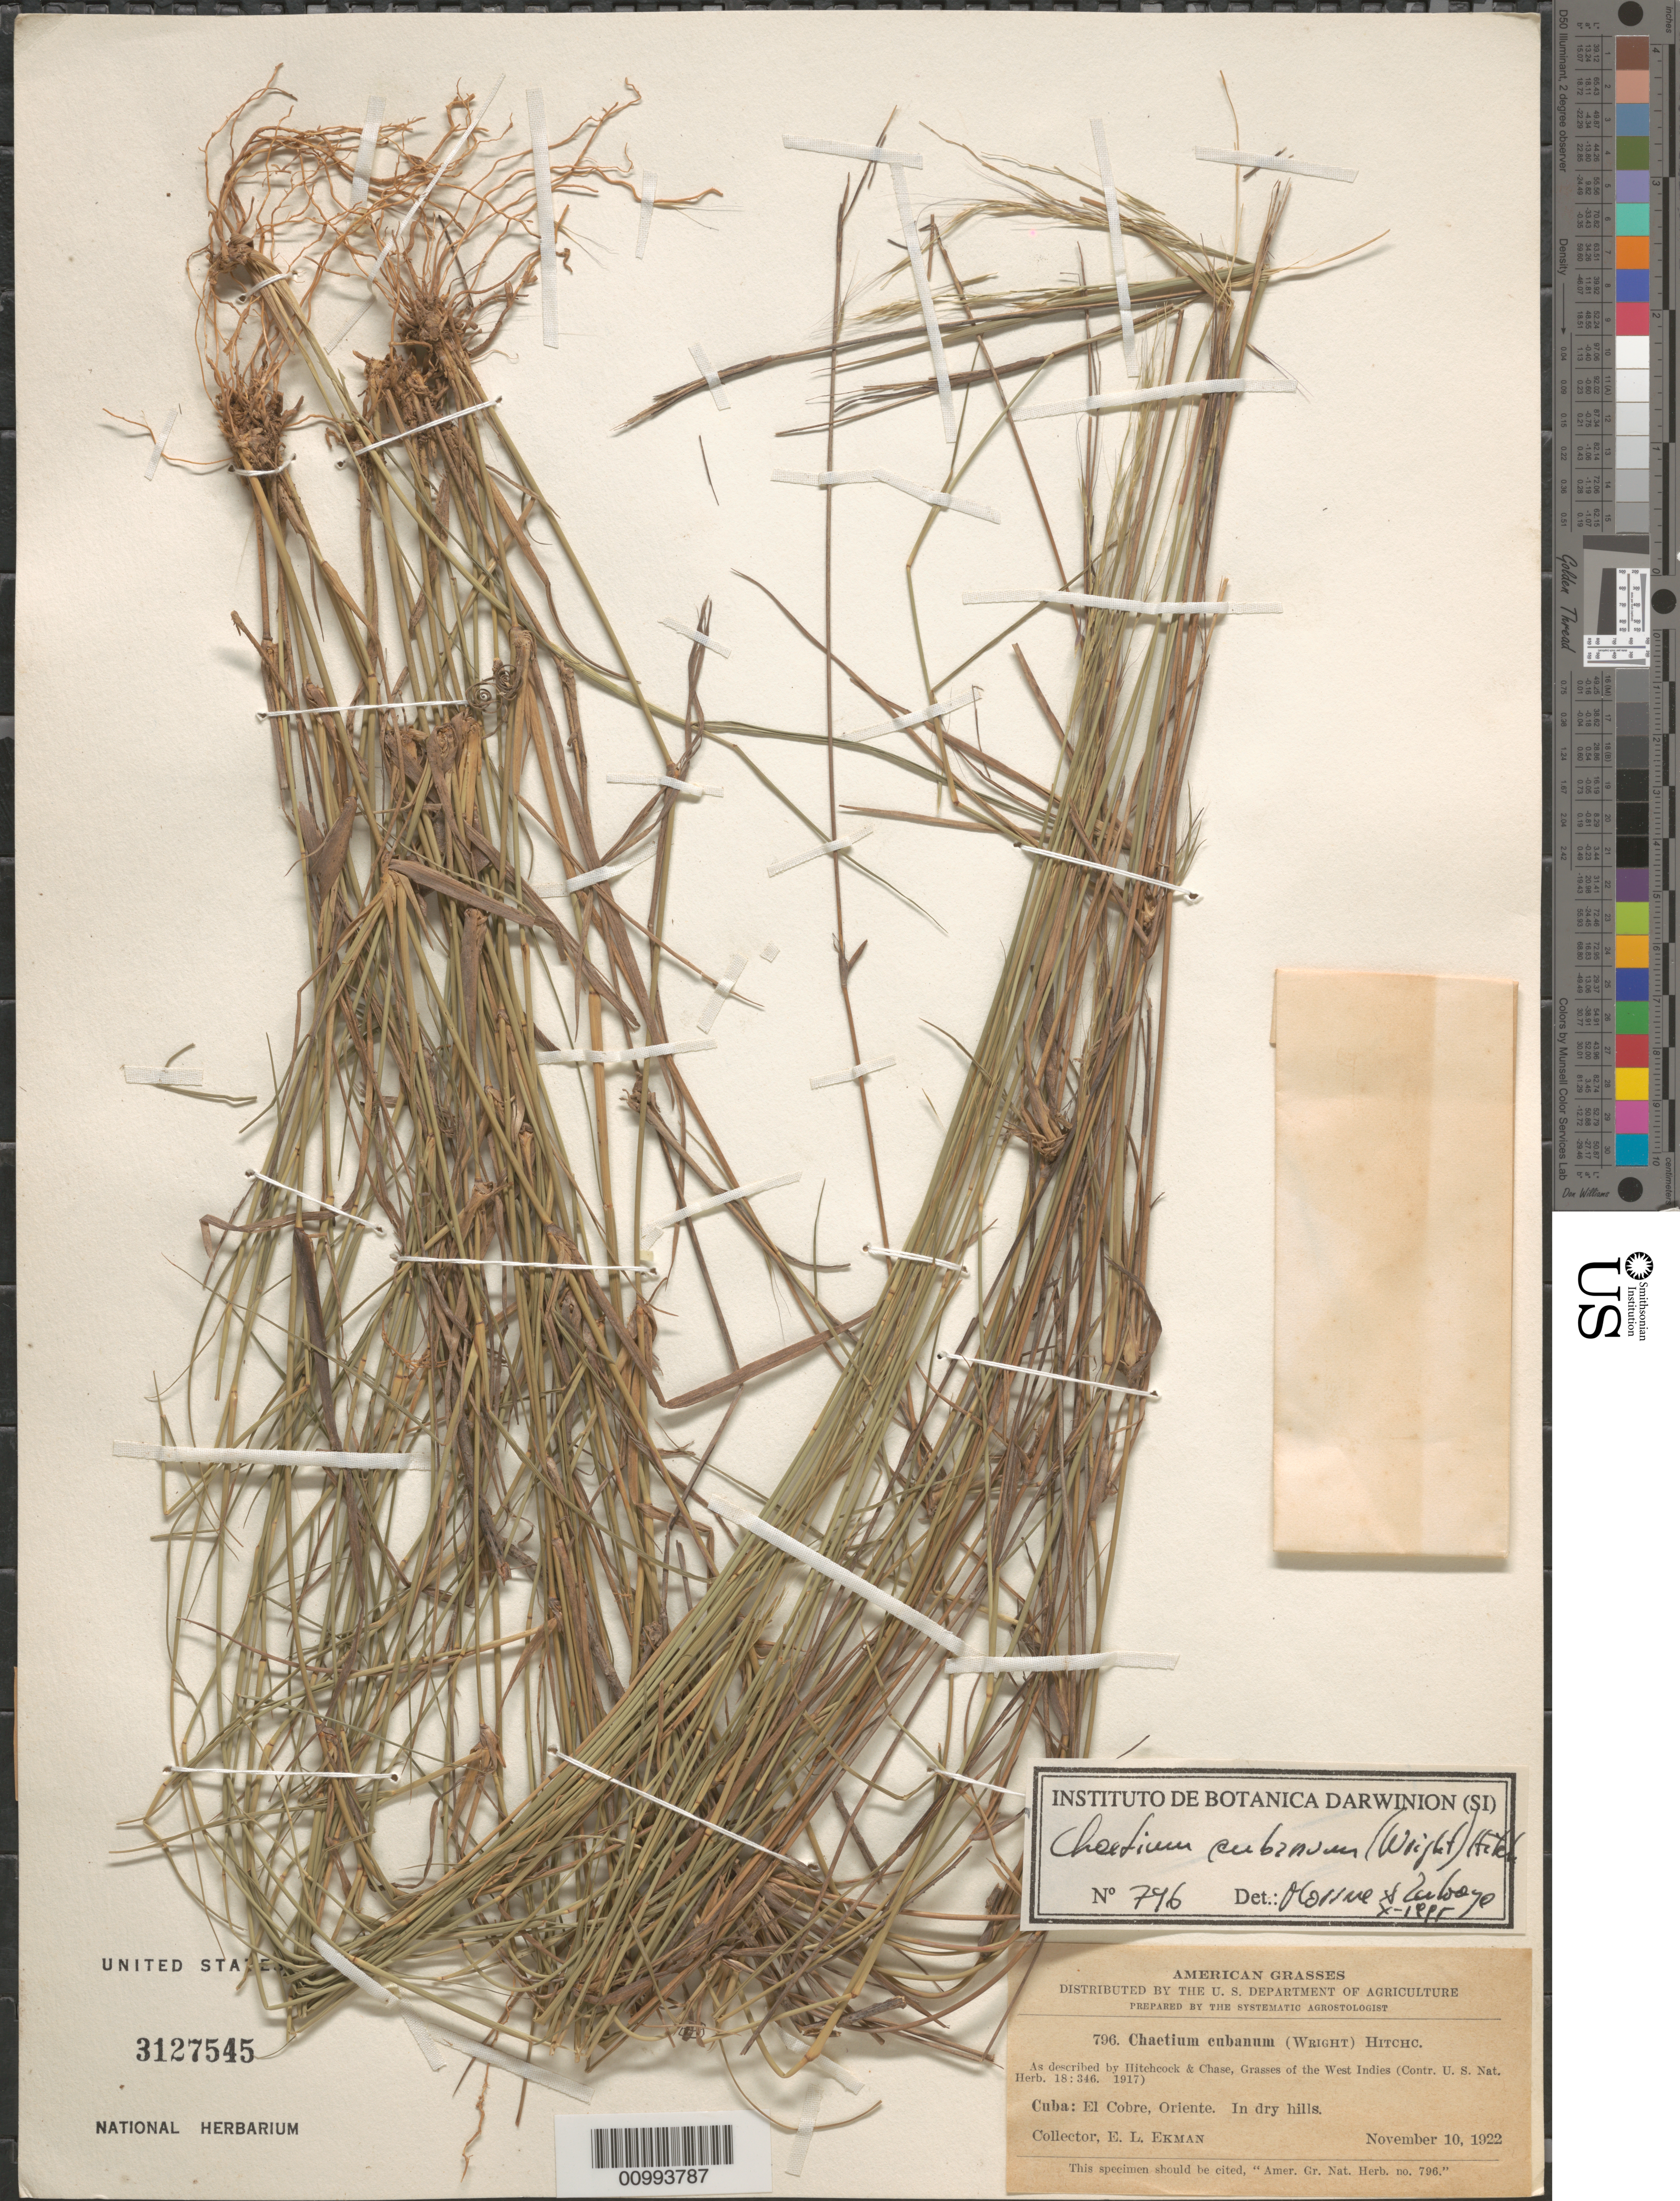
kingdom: Plantae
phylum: Tracheophyta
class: Liliopsida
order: Poales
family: Poaceae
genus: Chaetium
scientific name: Chaetium cubanum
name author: (C. Wright) Hitchc.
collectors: E. L. Ekman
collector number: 796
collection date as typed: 10 Nov 1922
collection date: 1922-11-10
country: Cuba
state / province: Santiago de Cuba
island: Cuba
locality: El Cobre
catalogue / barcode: US 3127545